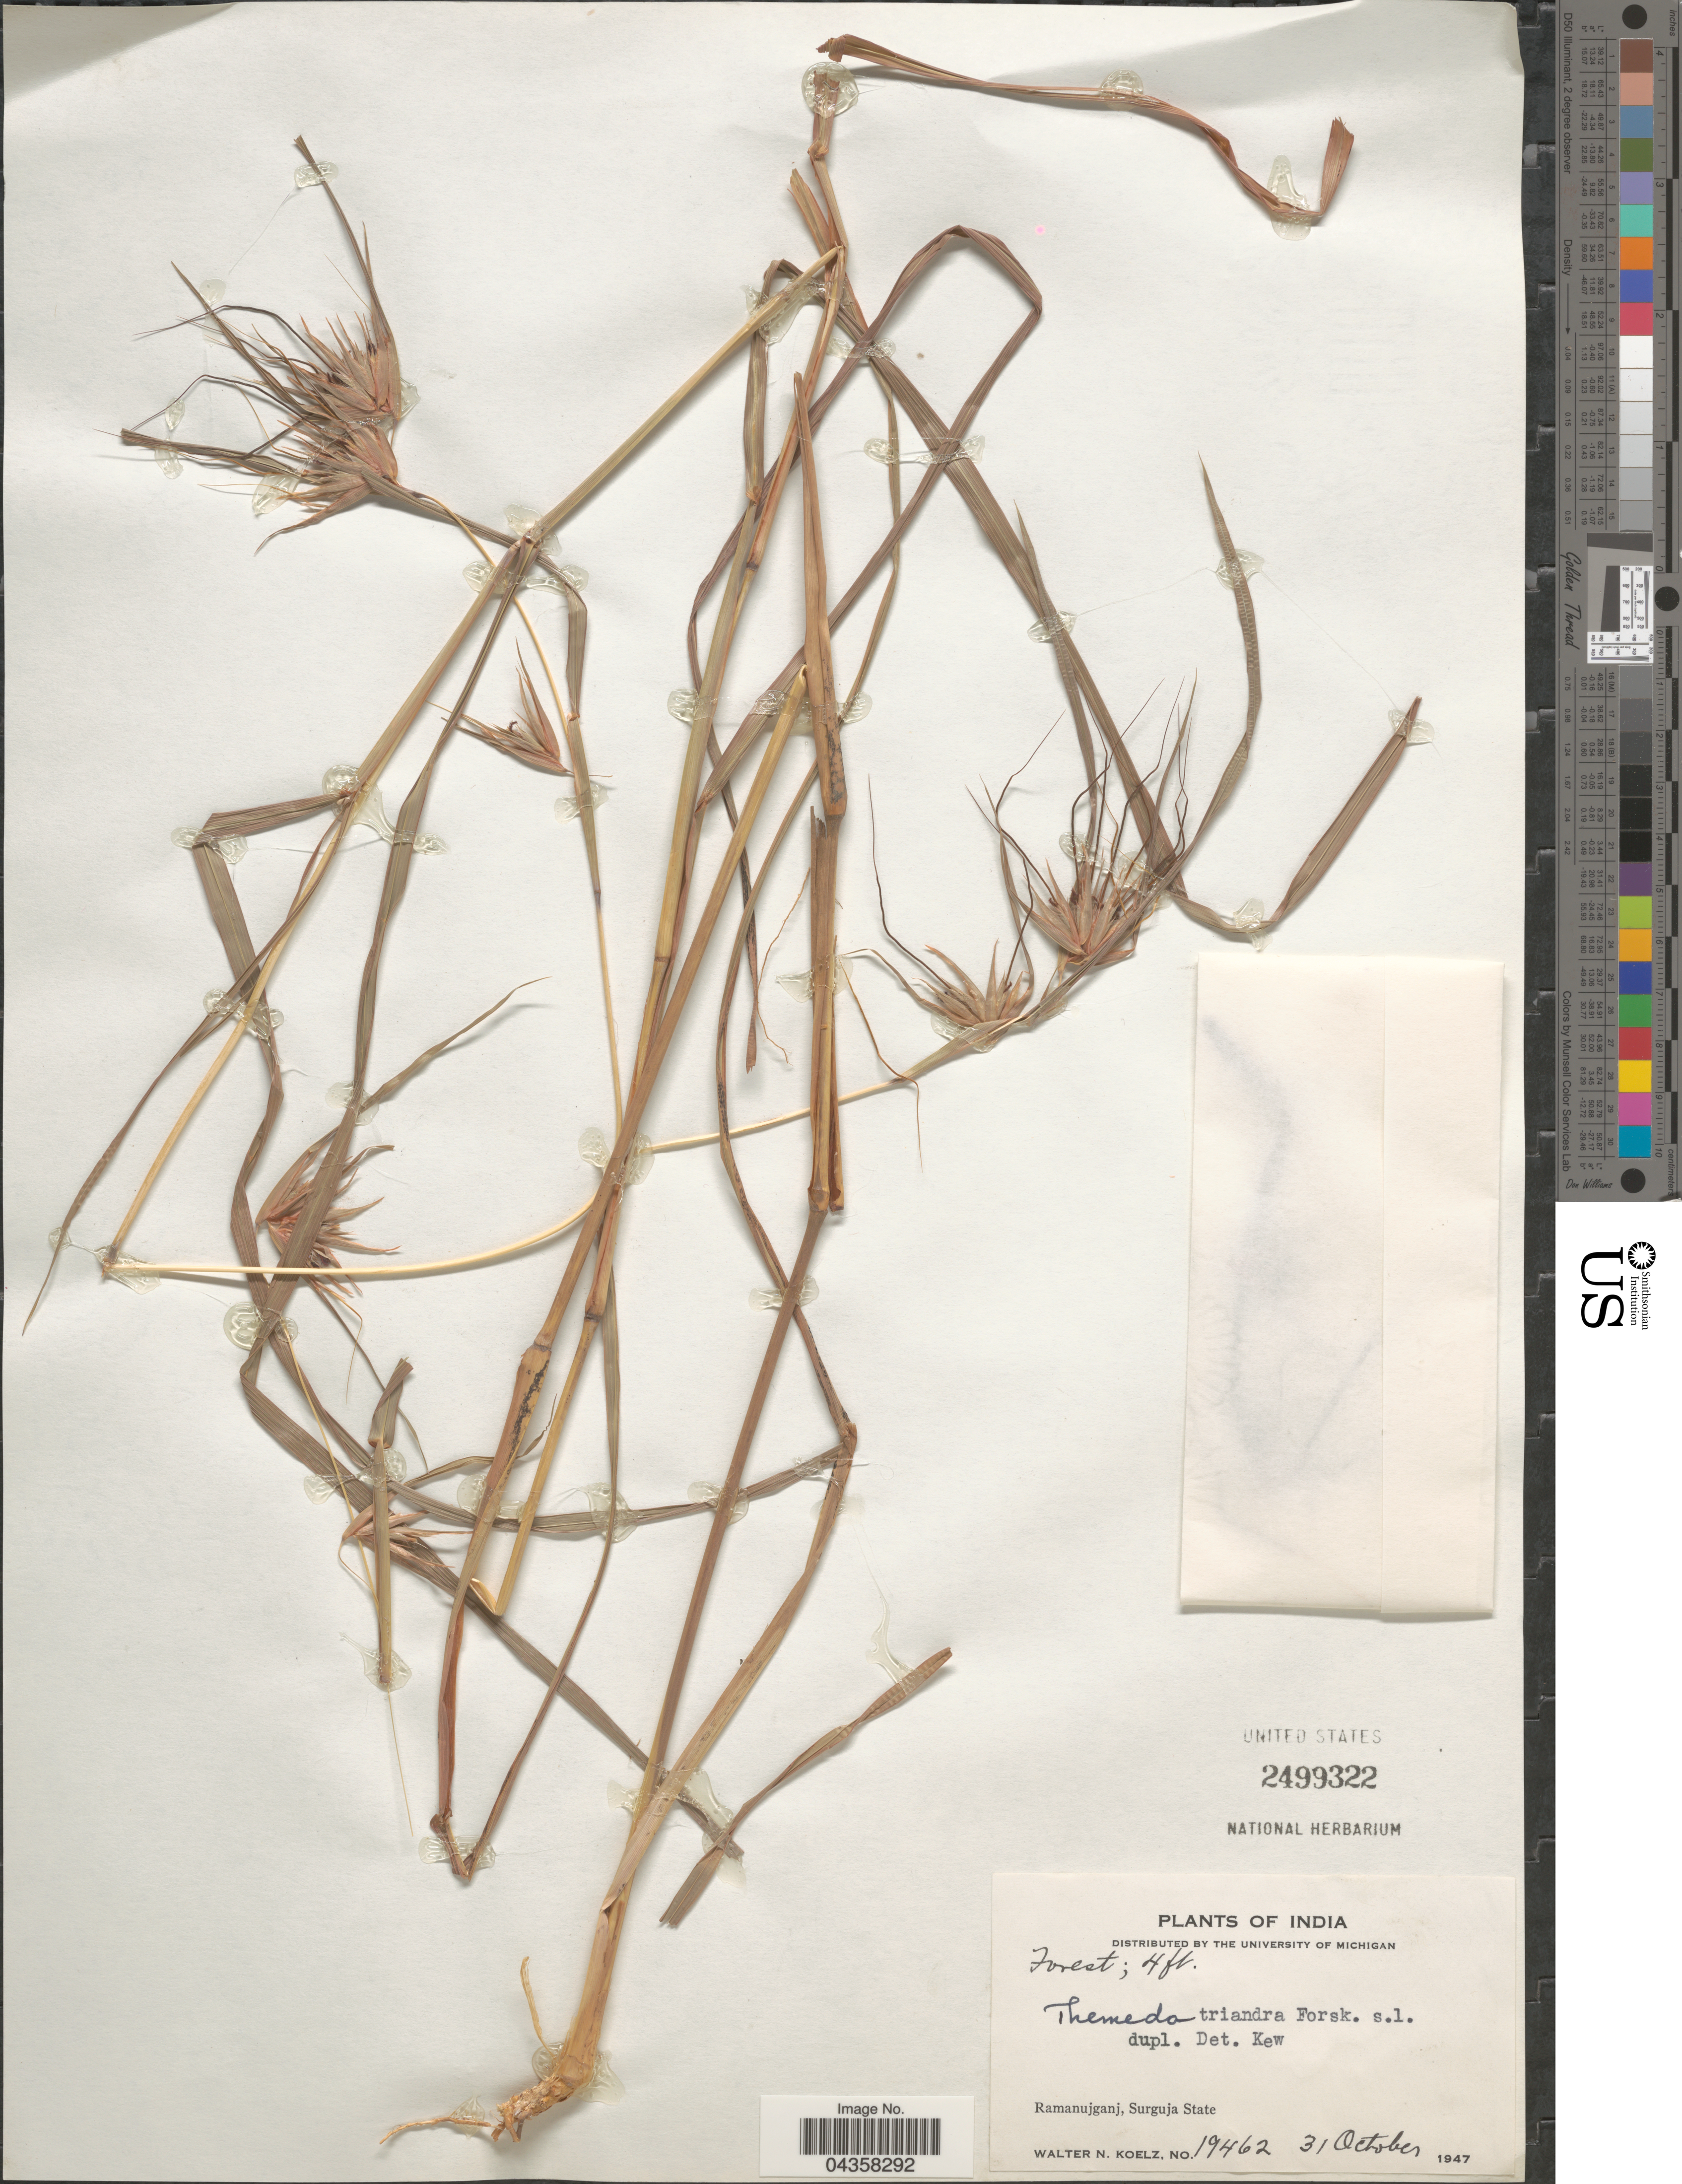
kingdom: Plantae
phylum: Tracheophyta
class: Liliopsida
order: Poales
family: Poaceae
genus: Themeda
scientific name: Themeda triandra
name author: Forssk.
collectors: W. N. Koelz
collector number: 19462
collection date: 1947-10-31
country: India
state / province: Chhattisgarh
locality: Ramanujganj, Surguja State.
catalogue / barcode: US 2499322